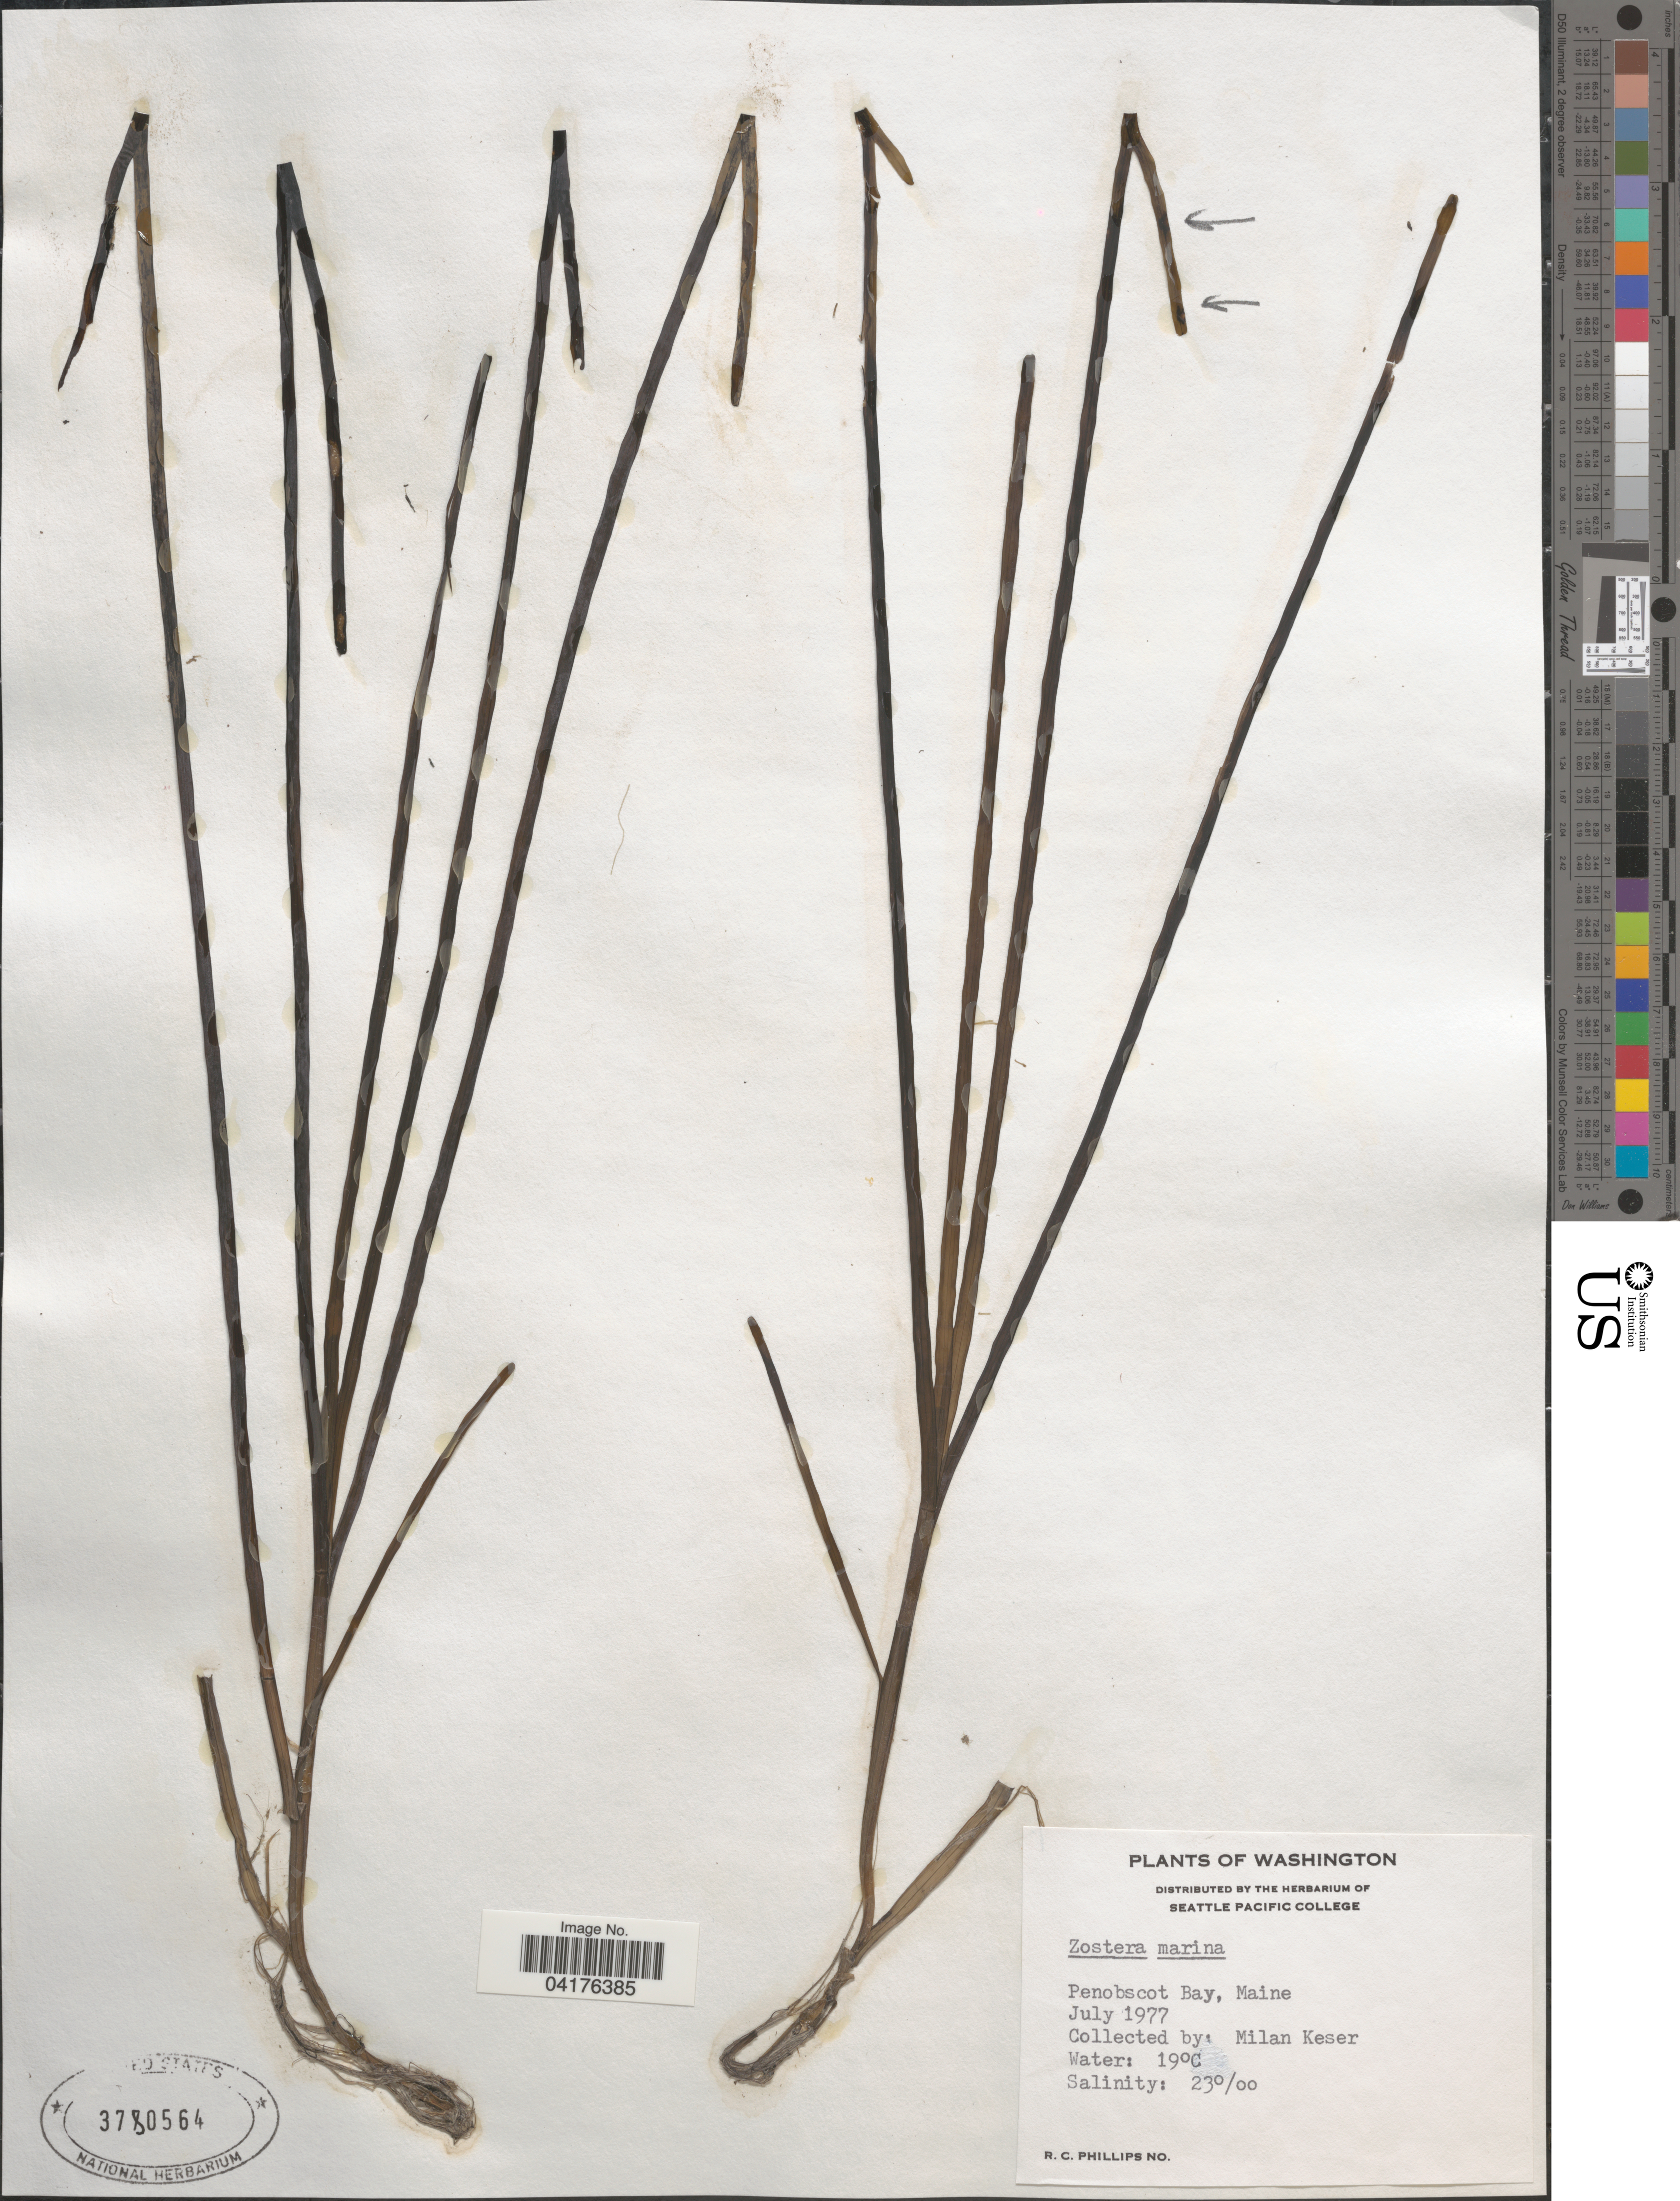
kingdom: Plantae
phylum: Tracheophyta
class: Liliopsida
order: Alismatales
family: Zosteraceae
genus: Zostera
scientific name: Zostera marina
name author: L.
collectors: M. Keser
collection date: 1977-07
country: United States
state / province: Maine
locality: Penobscot Bay.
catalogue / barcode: US 3780564